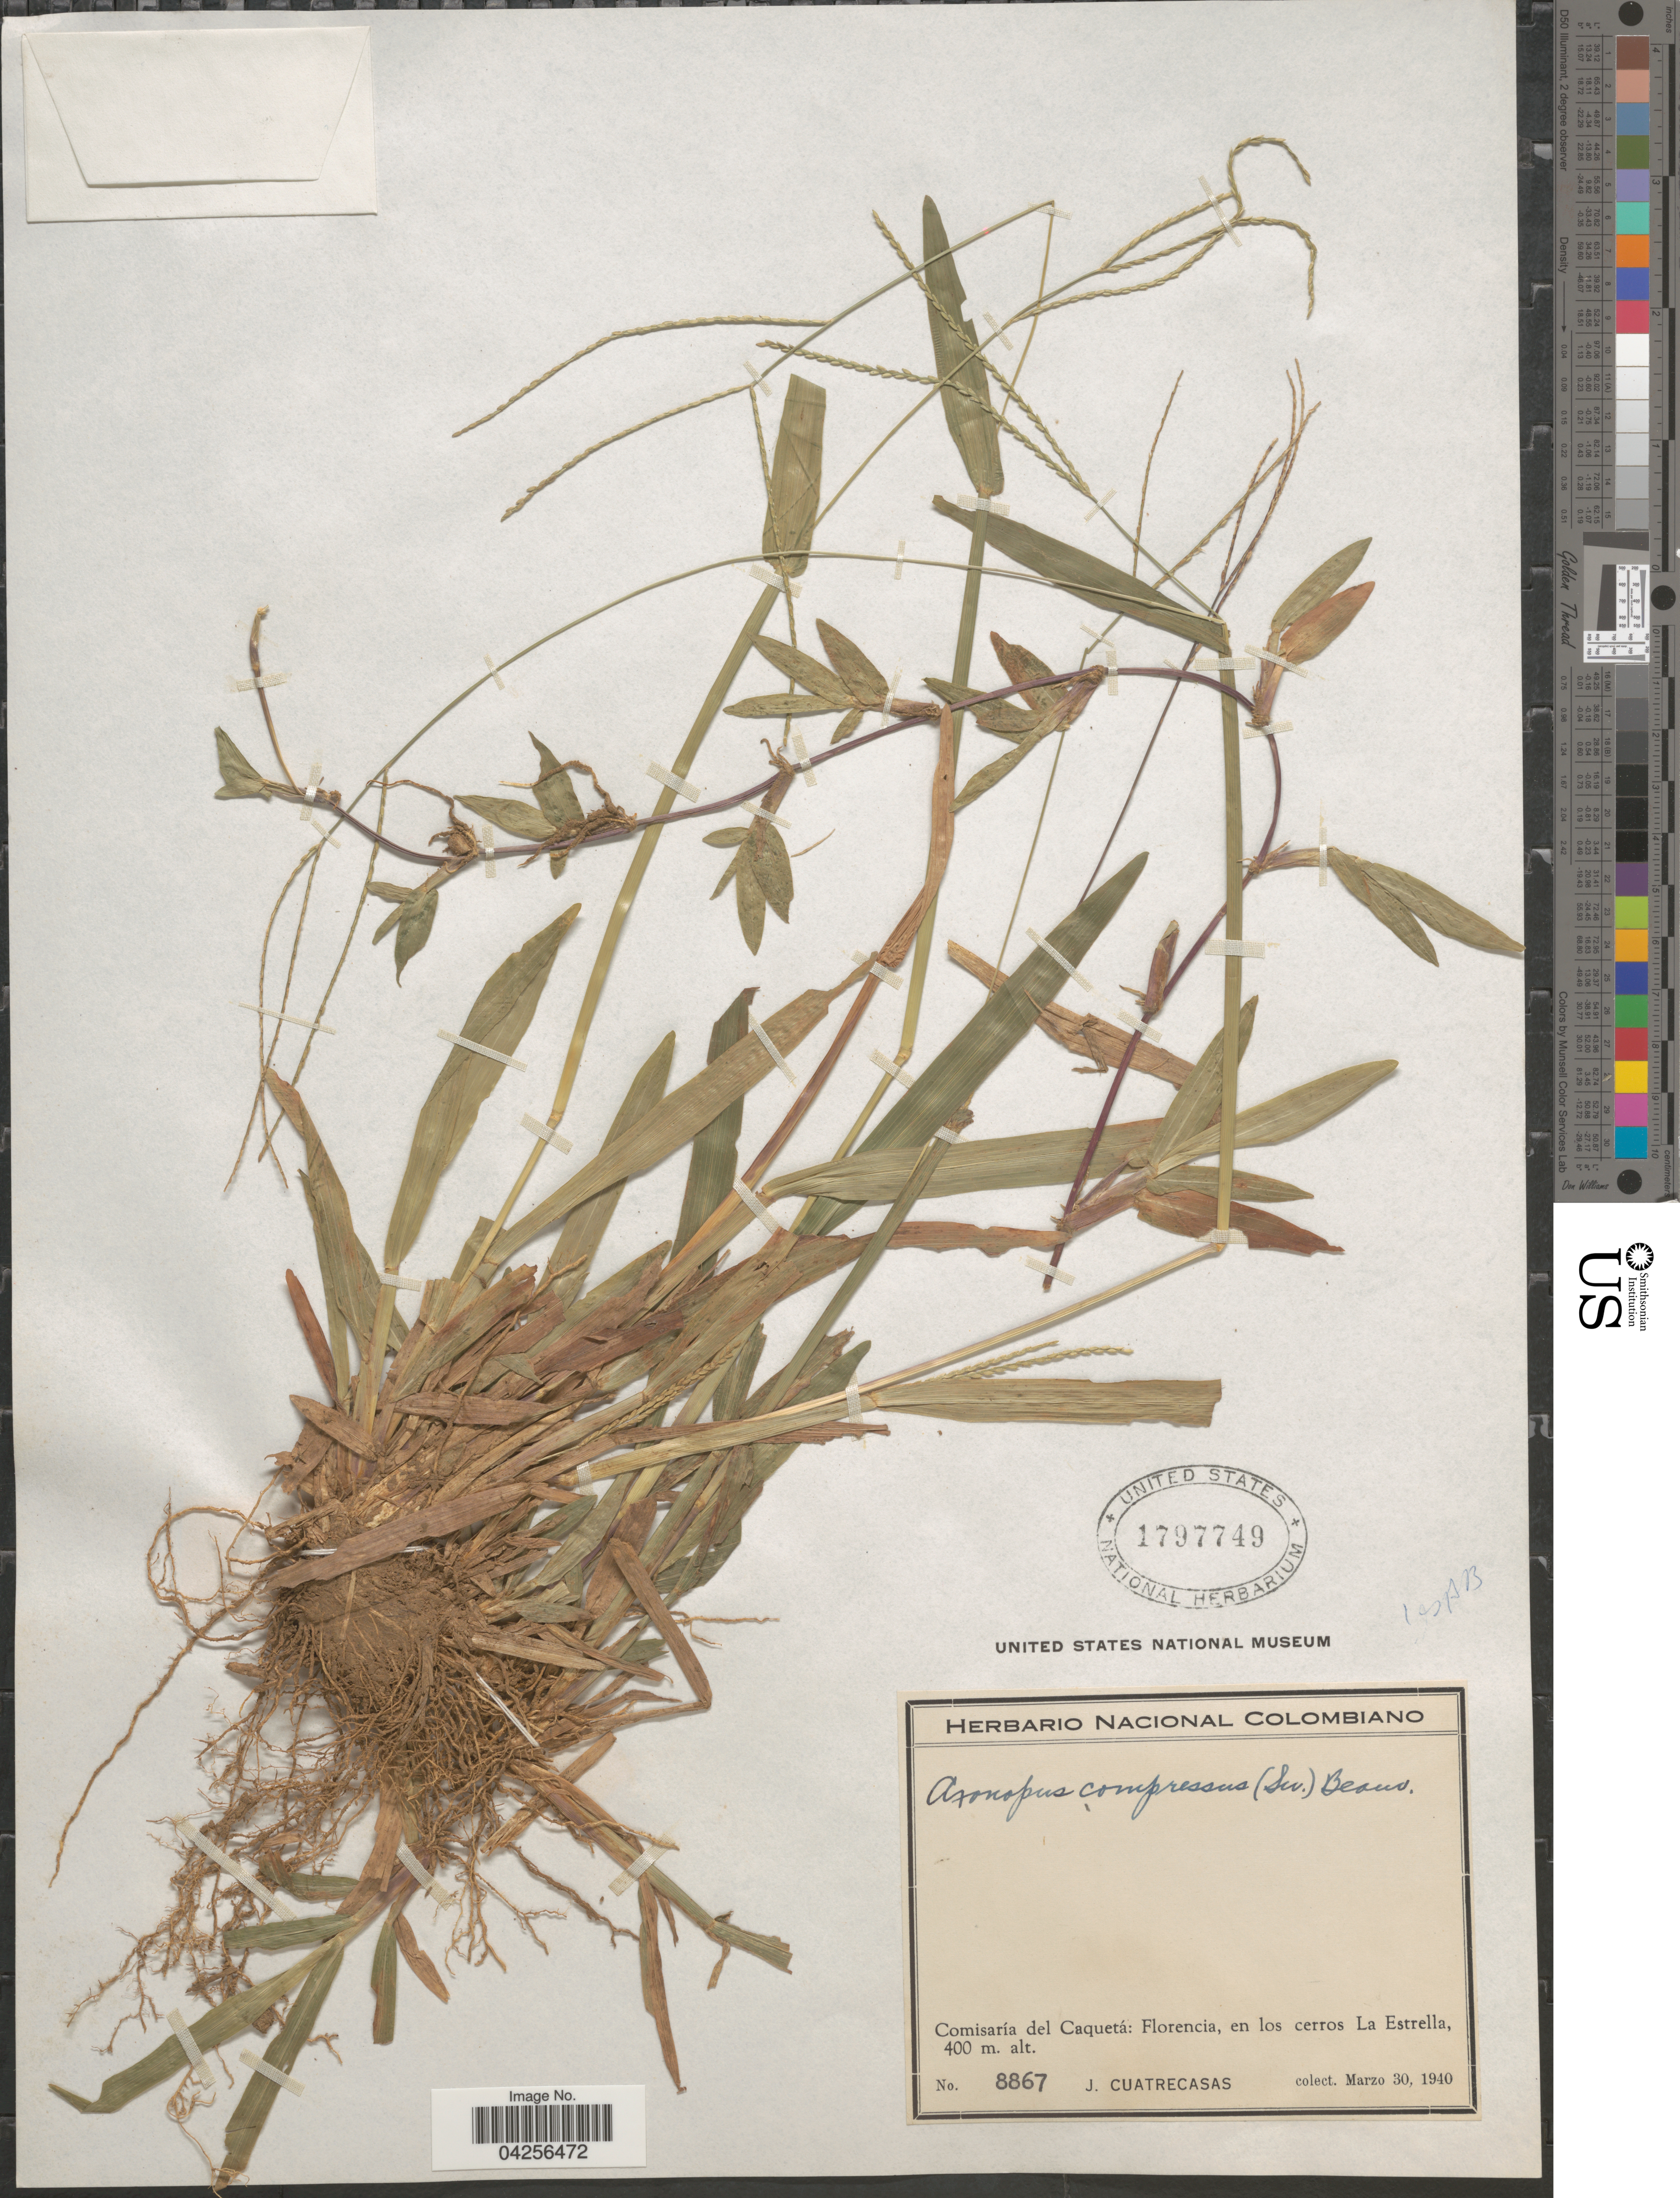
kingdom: Plantae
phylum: Tracheophyta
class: Liliopsida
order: Poales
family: Poaceae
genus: Axonopus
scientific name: Axonopus compressus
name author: (Sw.) P. Beauv.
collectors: J. Cuatrecasas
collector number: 8867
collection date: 1940-03-30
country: Colombia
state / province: Caquetá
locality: Comisaría del Caquetá: Florencia, en los cerros La Estrella.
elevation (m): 400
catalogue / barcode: US 1797749